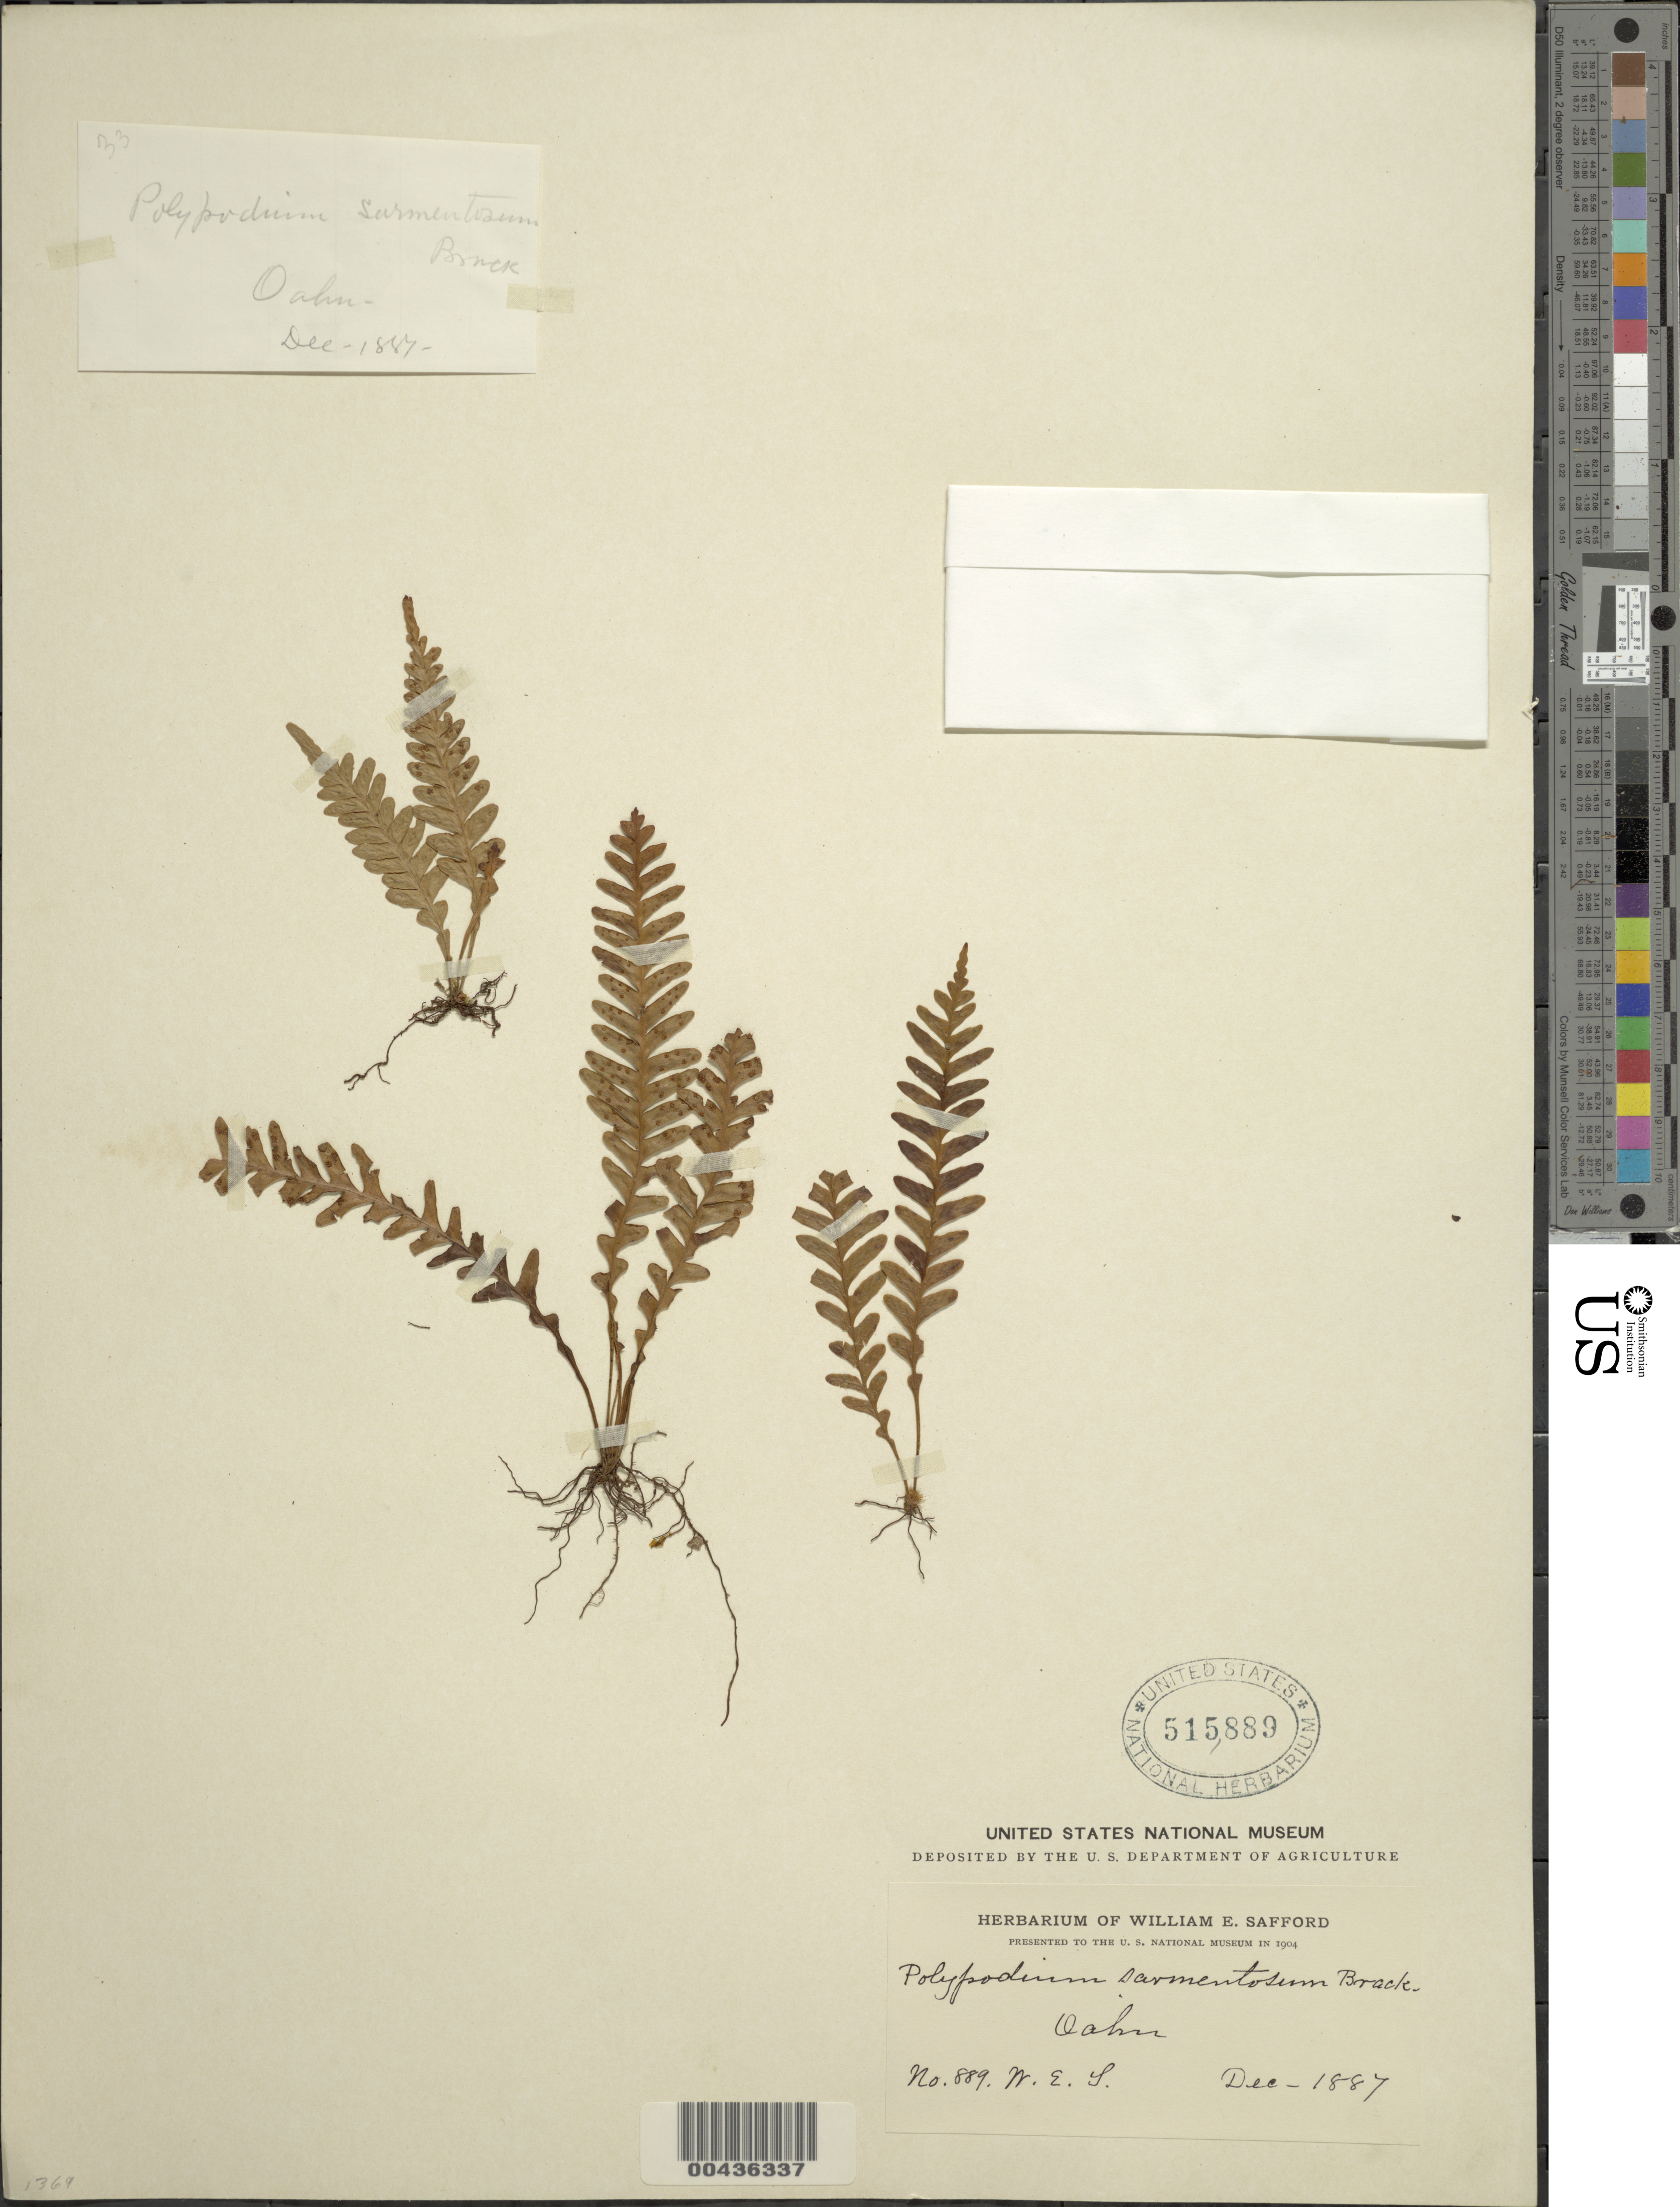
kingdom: Plantae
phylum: Tracheophyta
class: Polypodiopsida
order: Polypodiales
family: Polypodiaceae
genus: Adenophorus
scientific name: Adenophorus pinnatifidus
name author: Gaudich.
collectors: W. E. Safford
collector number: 889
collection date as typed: Dec 1887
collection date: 1887-12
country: United States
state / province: Hawaii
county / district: Honolulu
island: Oahu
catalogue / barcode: US 515889